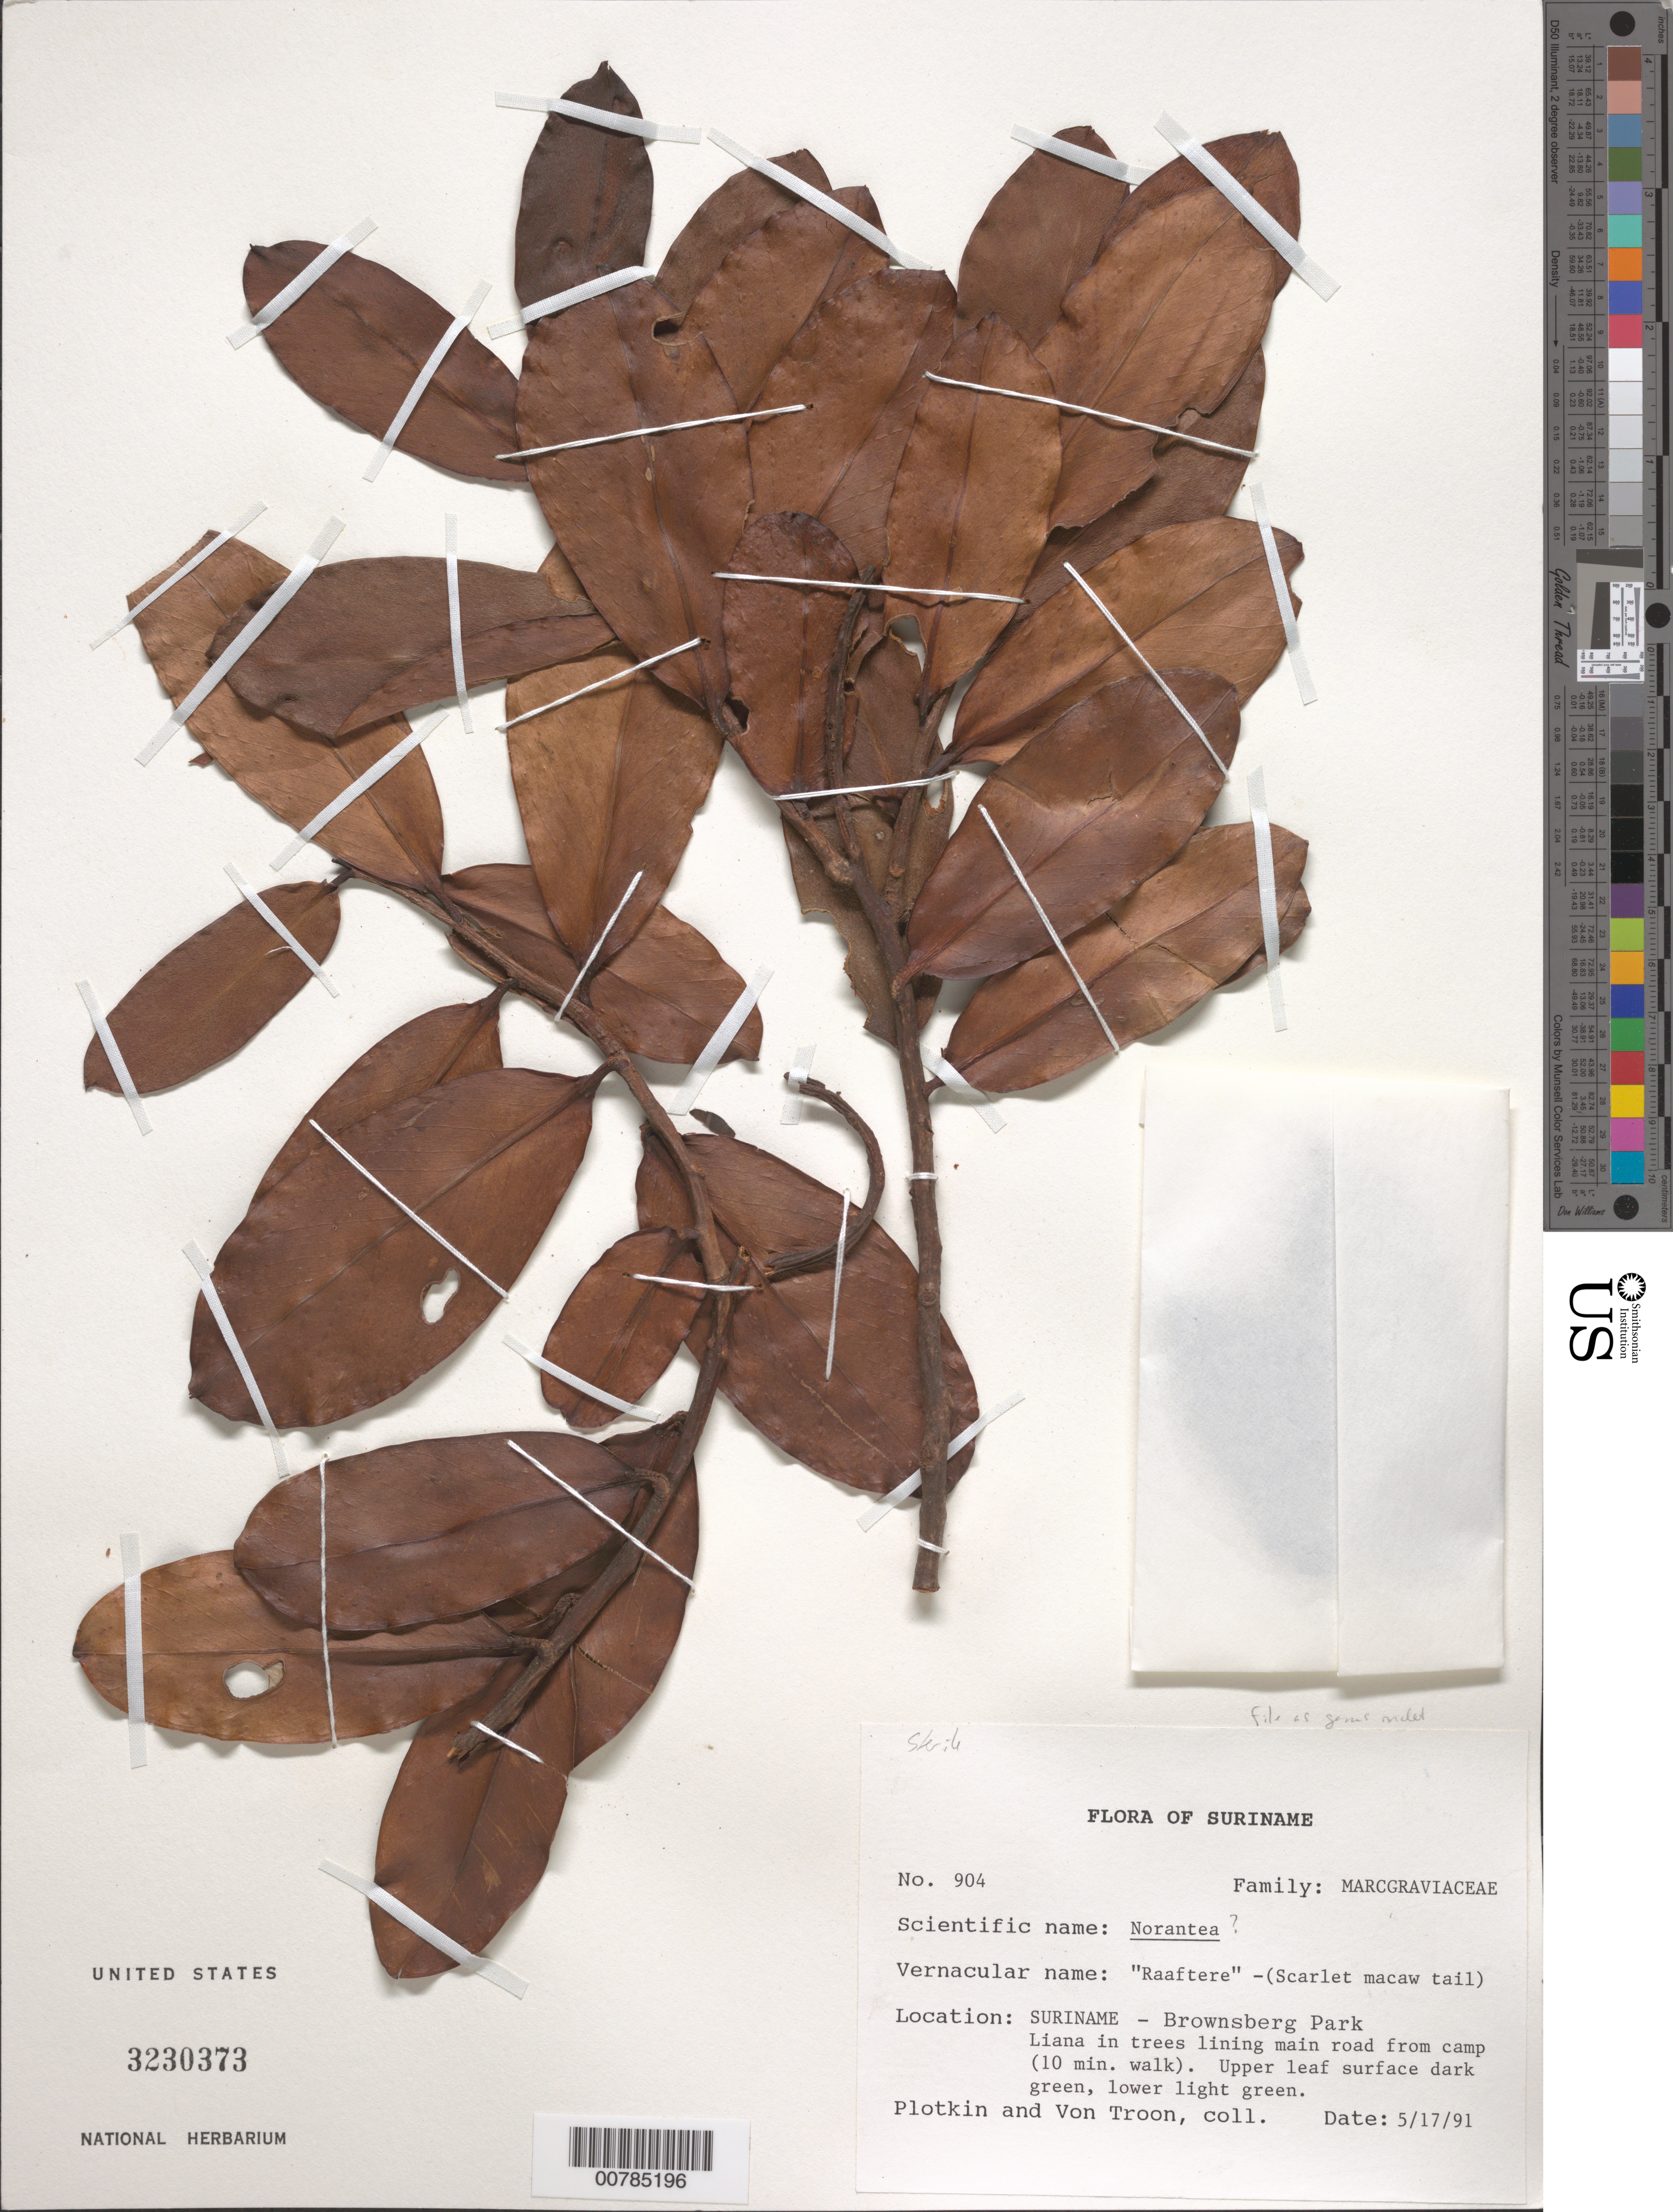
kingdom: Plantae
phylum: Tracheophyta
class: Magnoliopsida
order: Ericales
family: Marcgraviaceae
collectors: M. Plotkin & F. Troon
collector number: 904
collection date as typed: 17-May-91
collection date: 1991-05-17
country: Suriname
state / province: Brokopondo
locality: Brownsberg Park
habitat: In trees lining main road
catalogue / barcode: US 3230373